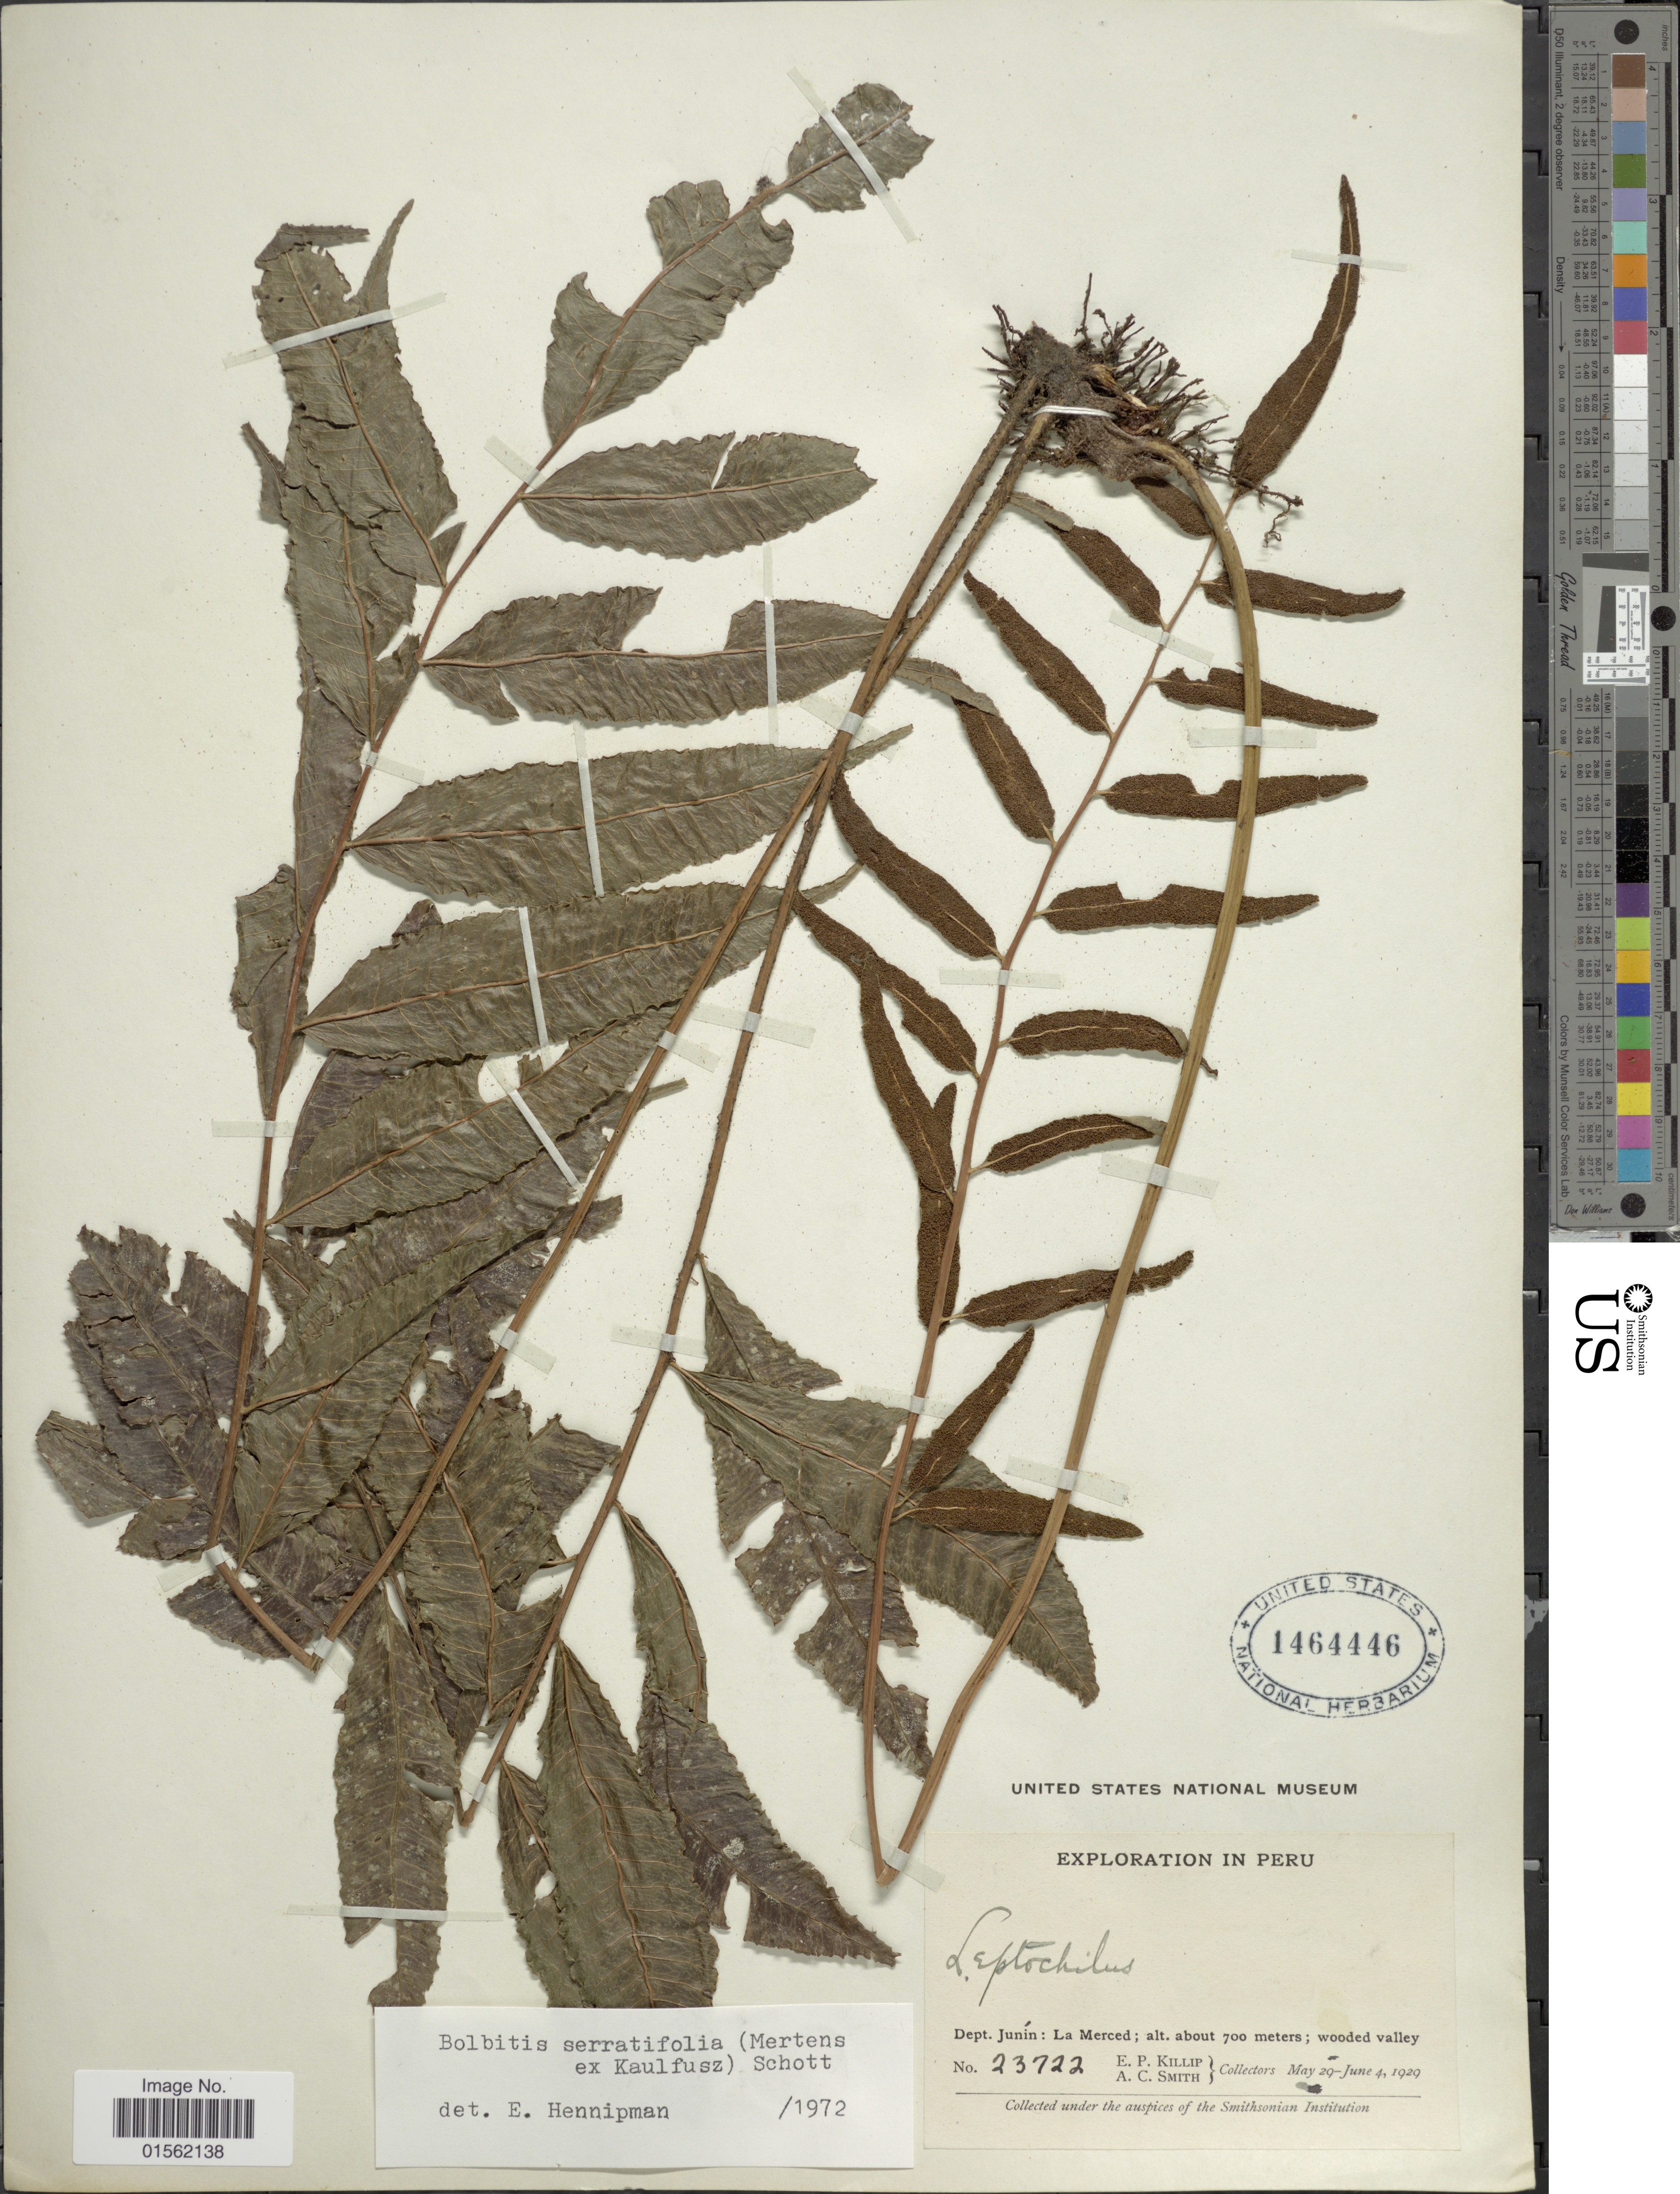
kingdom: Plantae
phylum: Tracheophyta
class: Polypodiopsida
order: Polypodiales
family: Dryopteridaceae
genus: Bolbitis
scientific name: Bolbitis serratifolia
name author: (Mert. ex Kaulf.) Schott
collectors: E. P. Killip & A. C. Smith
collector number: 23722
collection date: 1929-05-29/1929-06-04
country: Peru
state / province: Junín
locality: La Marced, wooded valley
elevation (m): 700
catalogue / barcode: US 1464446